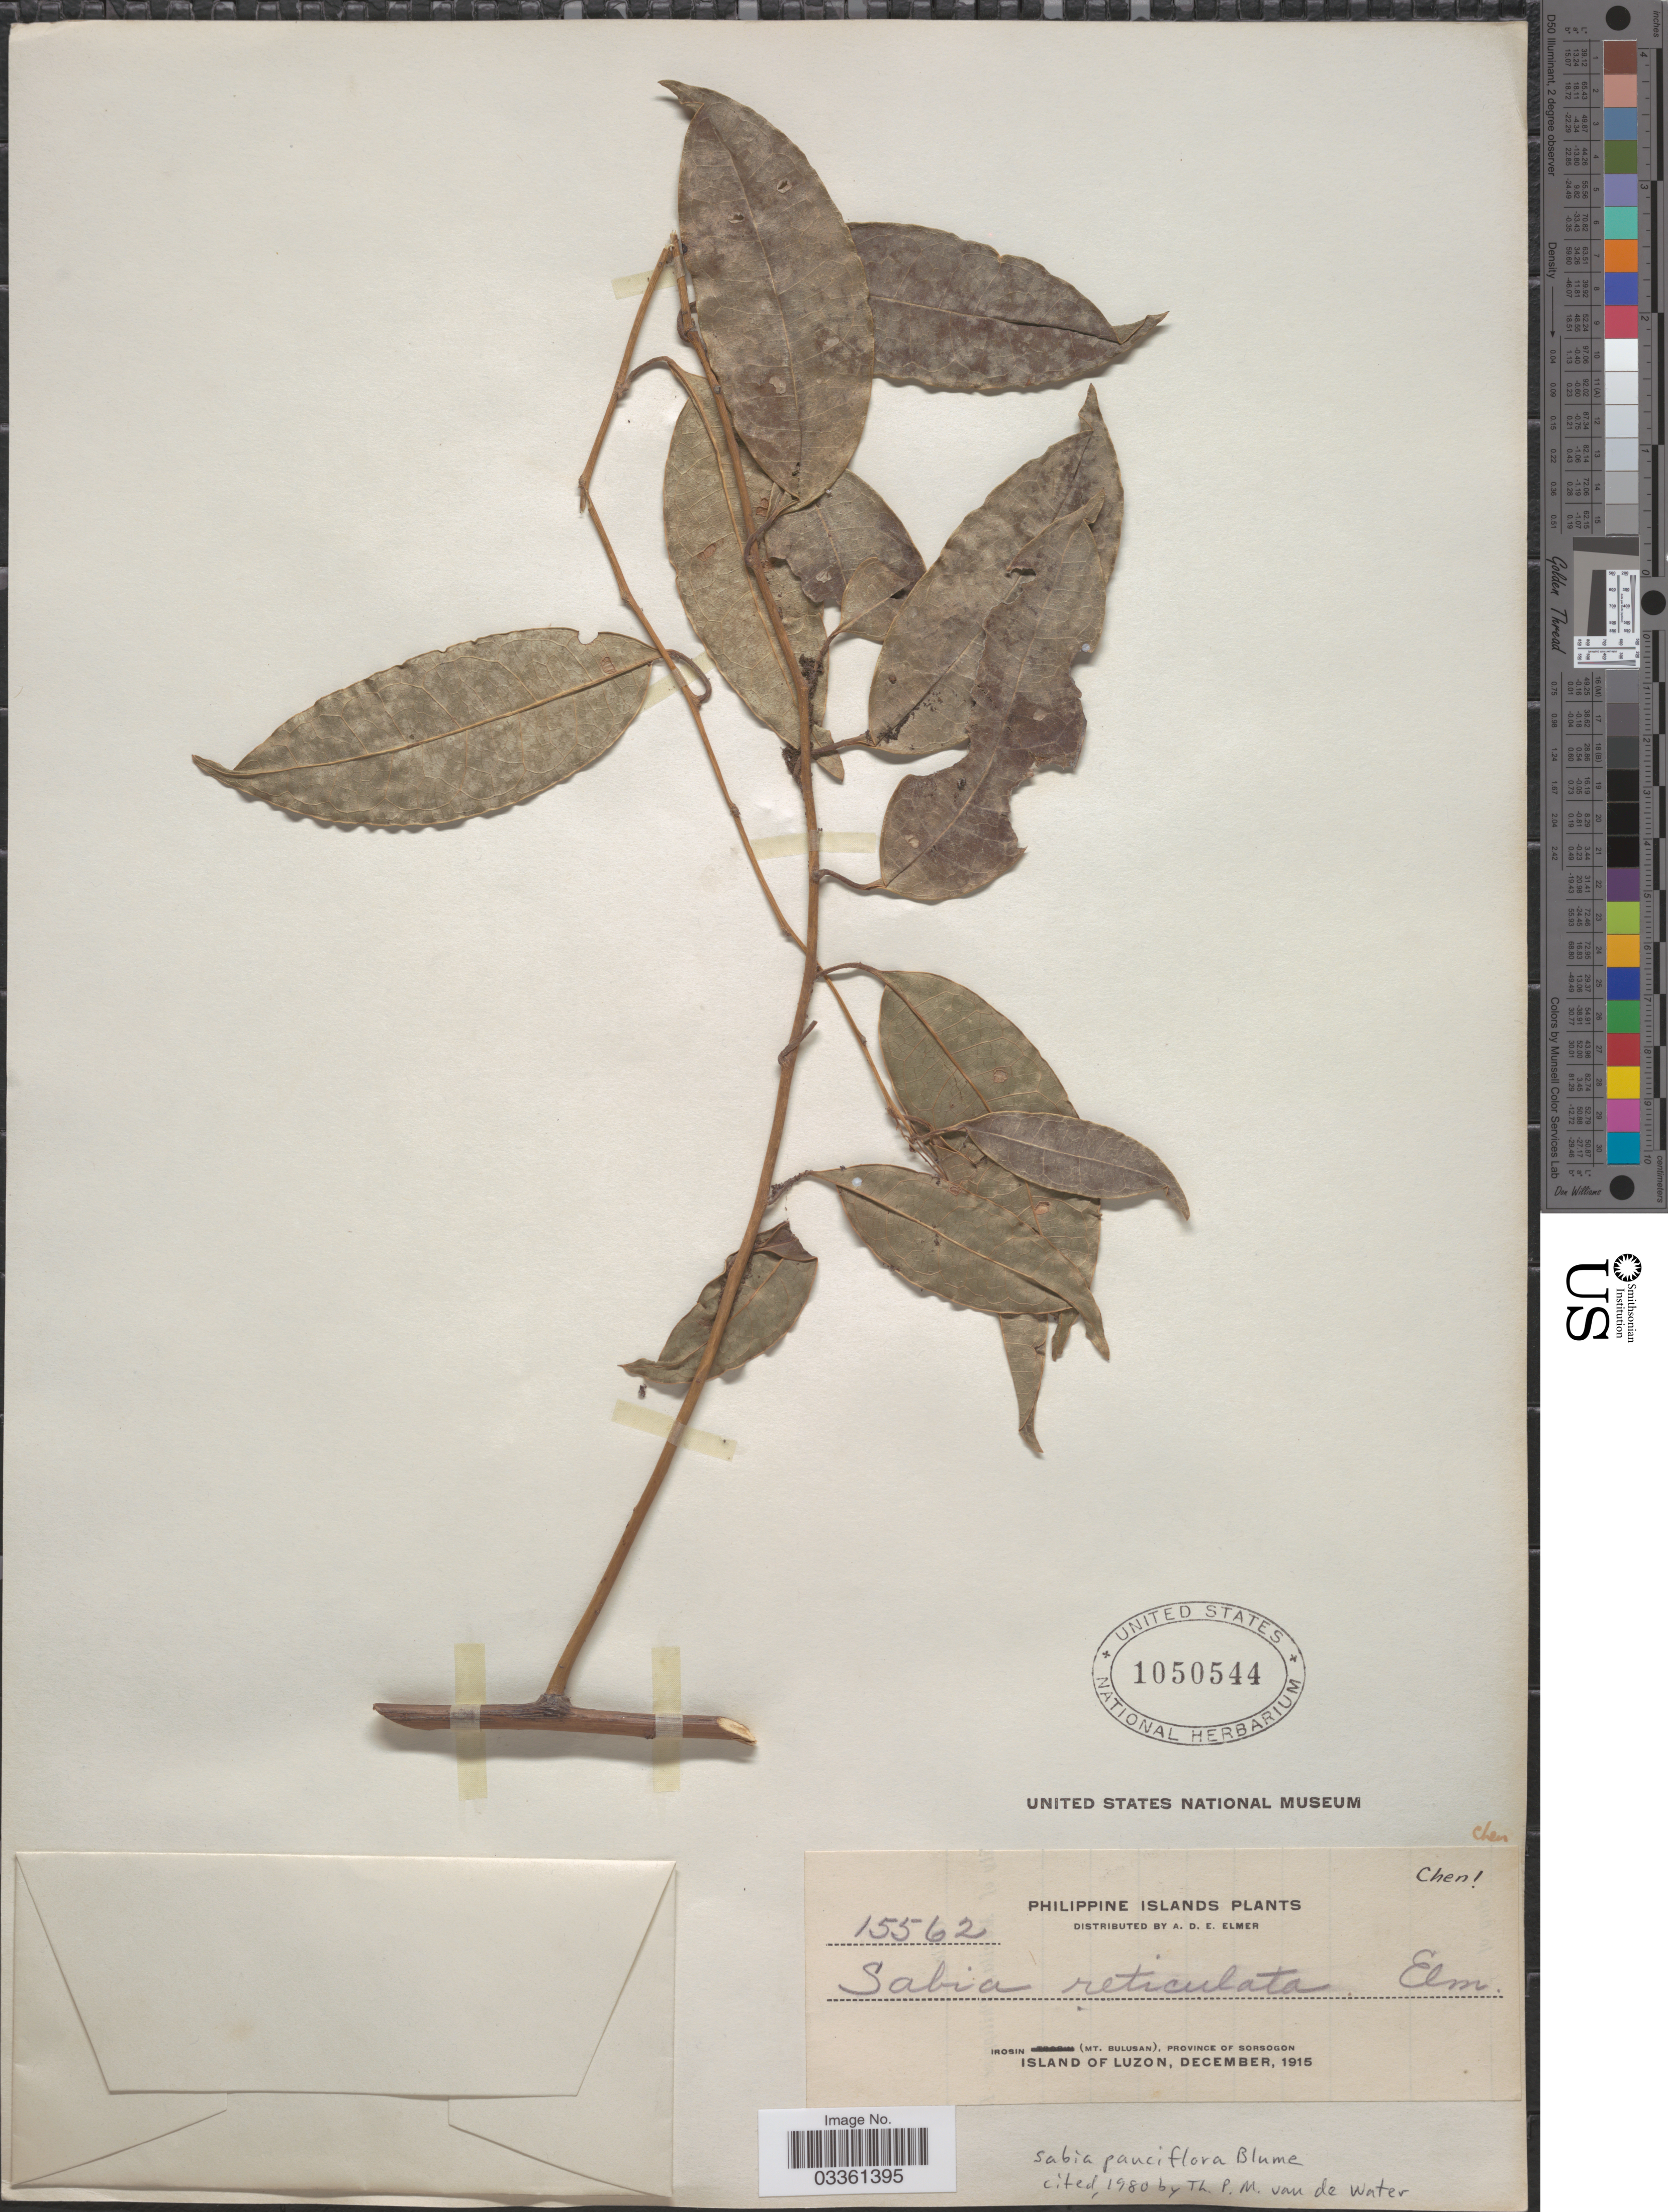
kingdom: Plantae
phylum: Tracheophyta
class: Magnoliopsida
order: Proteales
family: Sabiaceae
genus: Sabia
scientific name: Sabia pauciflora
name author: Blume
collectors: A. D. E. Elmer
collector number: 15562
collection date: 1915-12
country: Philippines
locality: Philippine Islands. Irosin (Mt. Bulusan), Province of Sorsogon. Island of Luzon.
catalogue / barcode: US 1050544